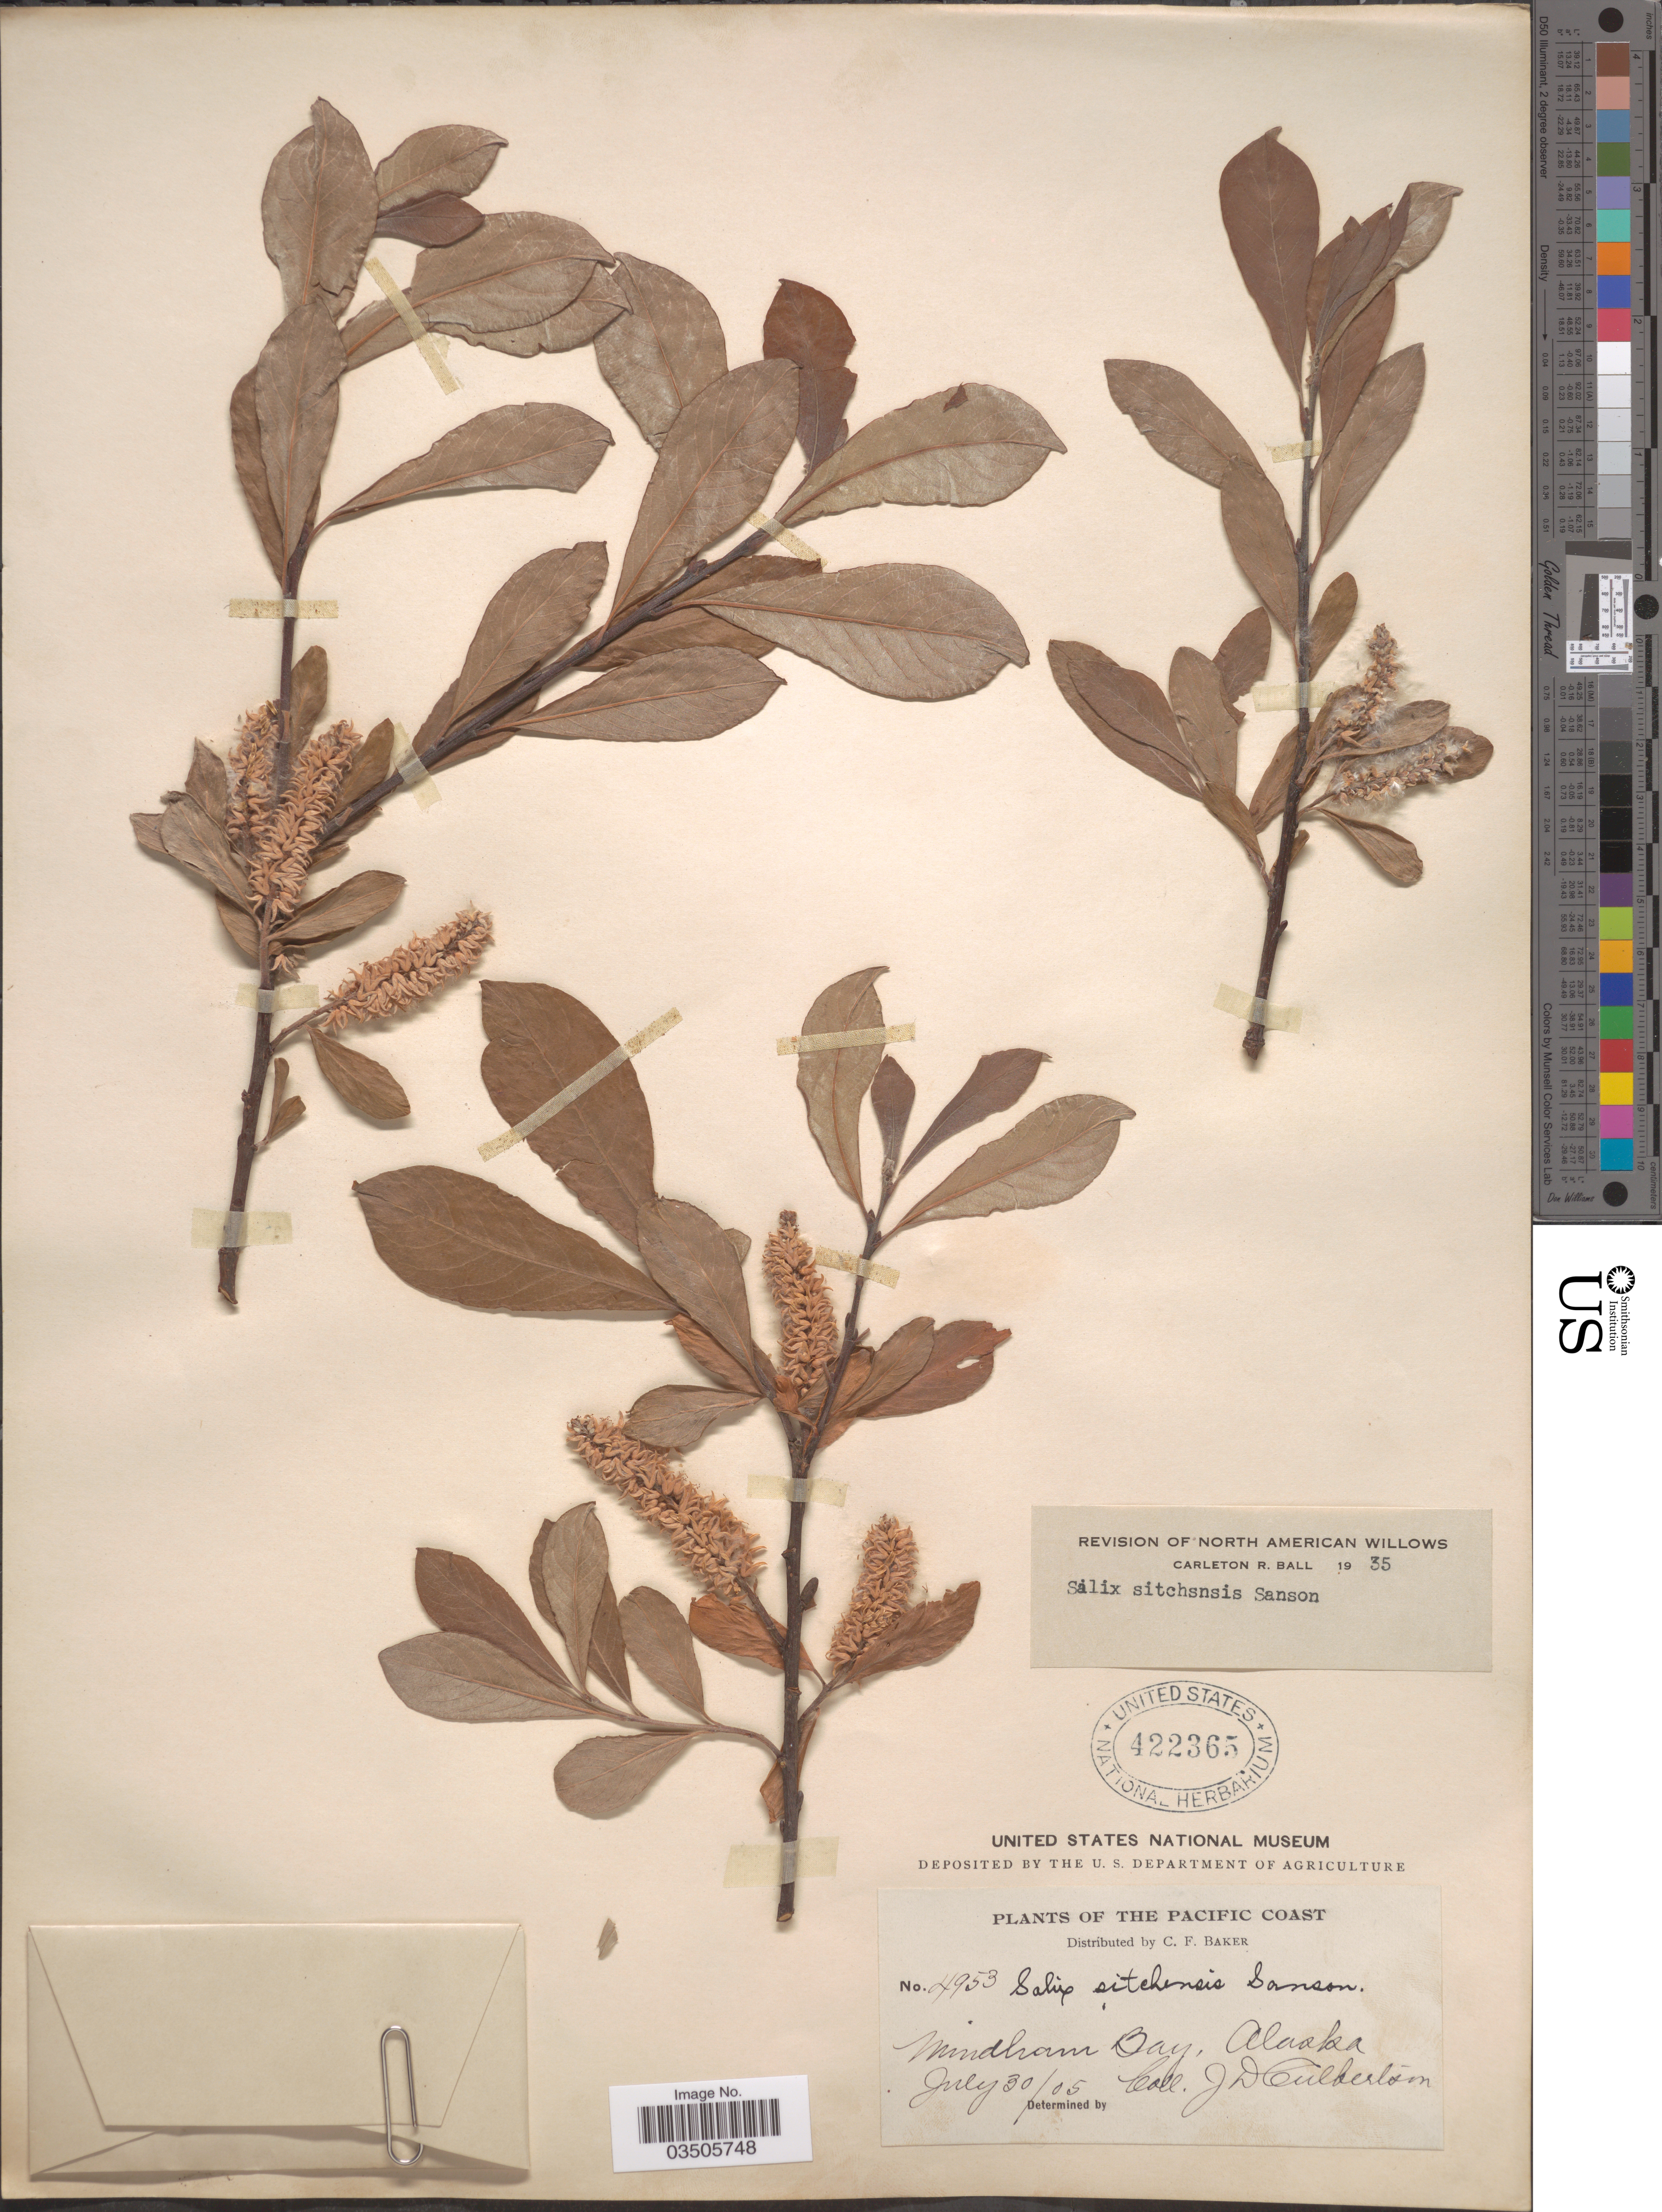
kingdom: Plantae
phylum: Tracheophyta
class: Magnoliopsida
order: Malpighiales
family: Salicaceae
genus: Salix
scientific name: Salix sitchensis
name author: Sanson ex Bong.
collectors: J. Culbertson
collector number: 4953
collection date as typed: Transcribed d/m/y: 30/7/5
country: United States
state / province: Alaska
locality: The Pacific Coast. Windham Bay.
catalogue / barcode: US 422365